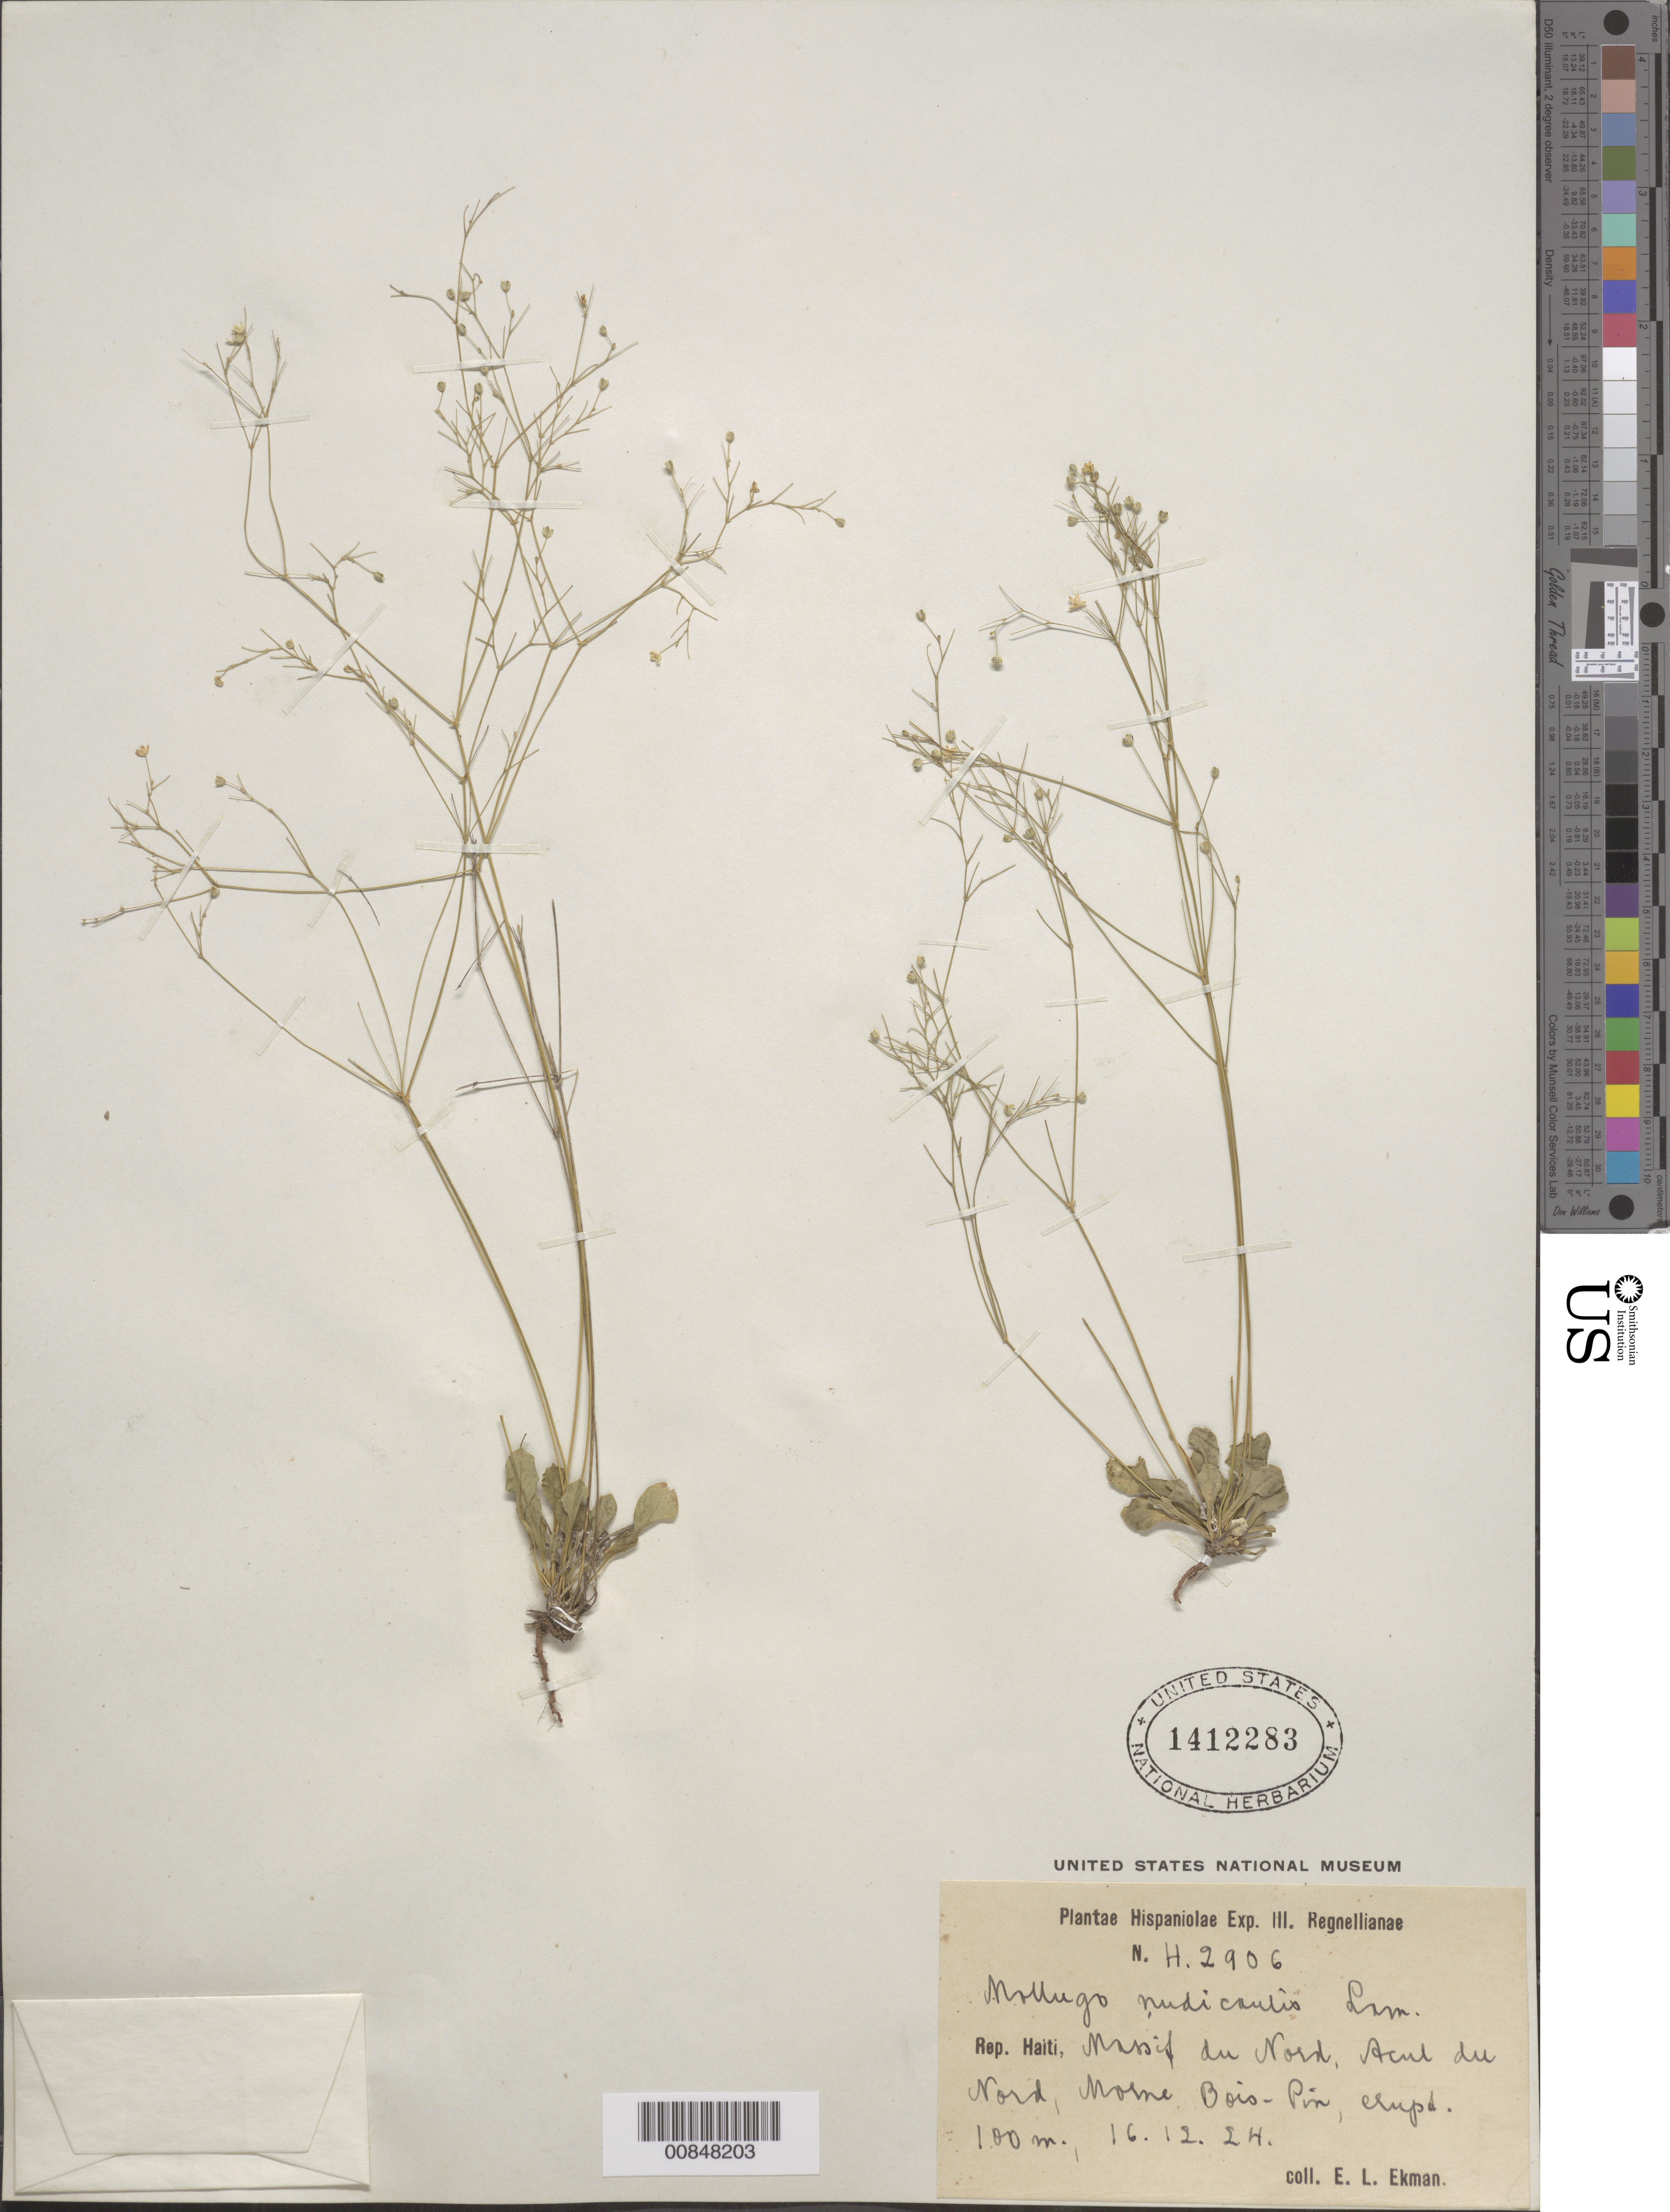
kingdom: Plantae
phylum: Tracheophyta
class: Magnoliopsida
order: Caryophyllales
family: Molluginaceae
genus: Paramollugo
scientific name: Paramollugo spathulata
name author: (Sw.) Sukhor.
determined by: Strong, Mark T., (BOT), Smithsonian Institution - National Museum of Natural History (UNITED STATES)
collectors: E. L. Ekman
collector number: H 2906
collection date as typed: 16 Dec 1924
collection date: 1924-12-16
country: Haiti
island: Hispaniola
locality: Massif du Nord, Acul du Nord, Morne Bois-Pin.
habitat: Erupt.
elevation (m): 100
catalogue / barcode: US 1412283